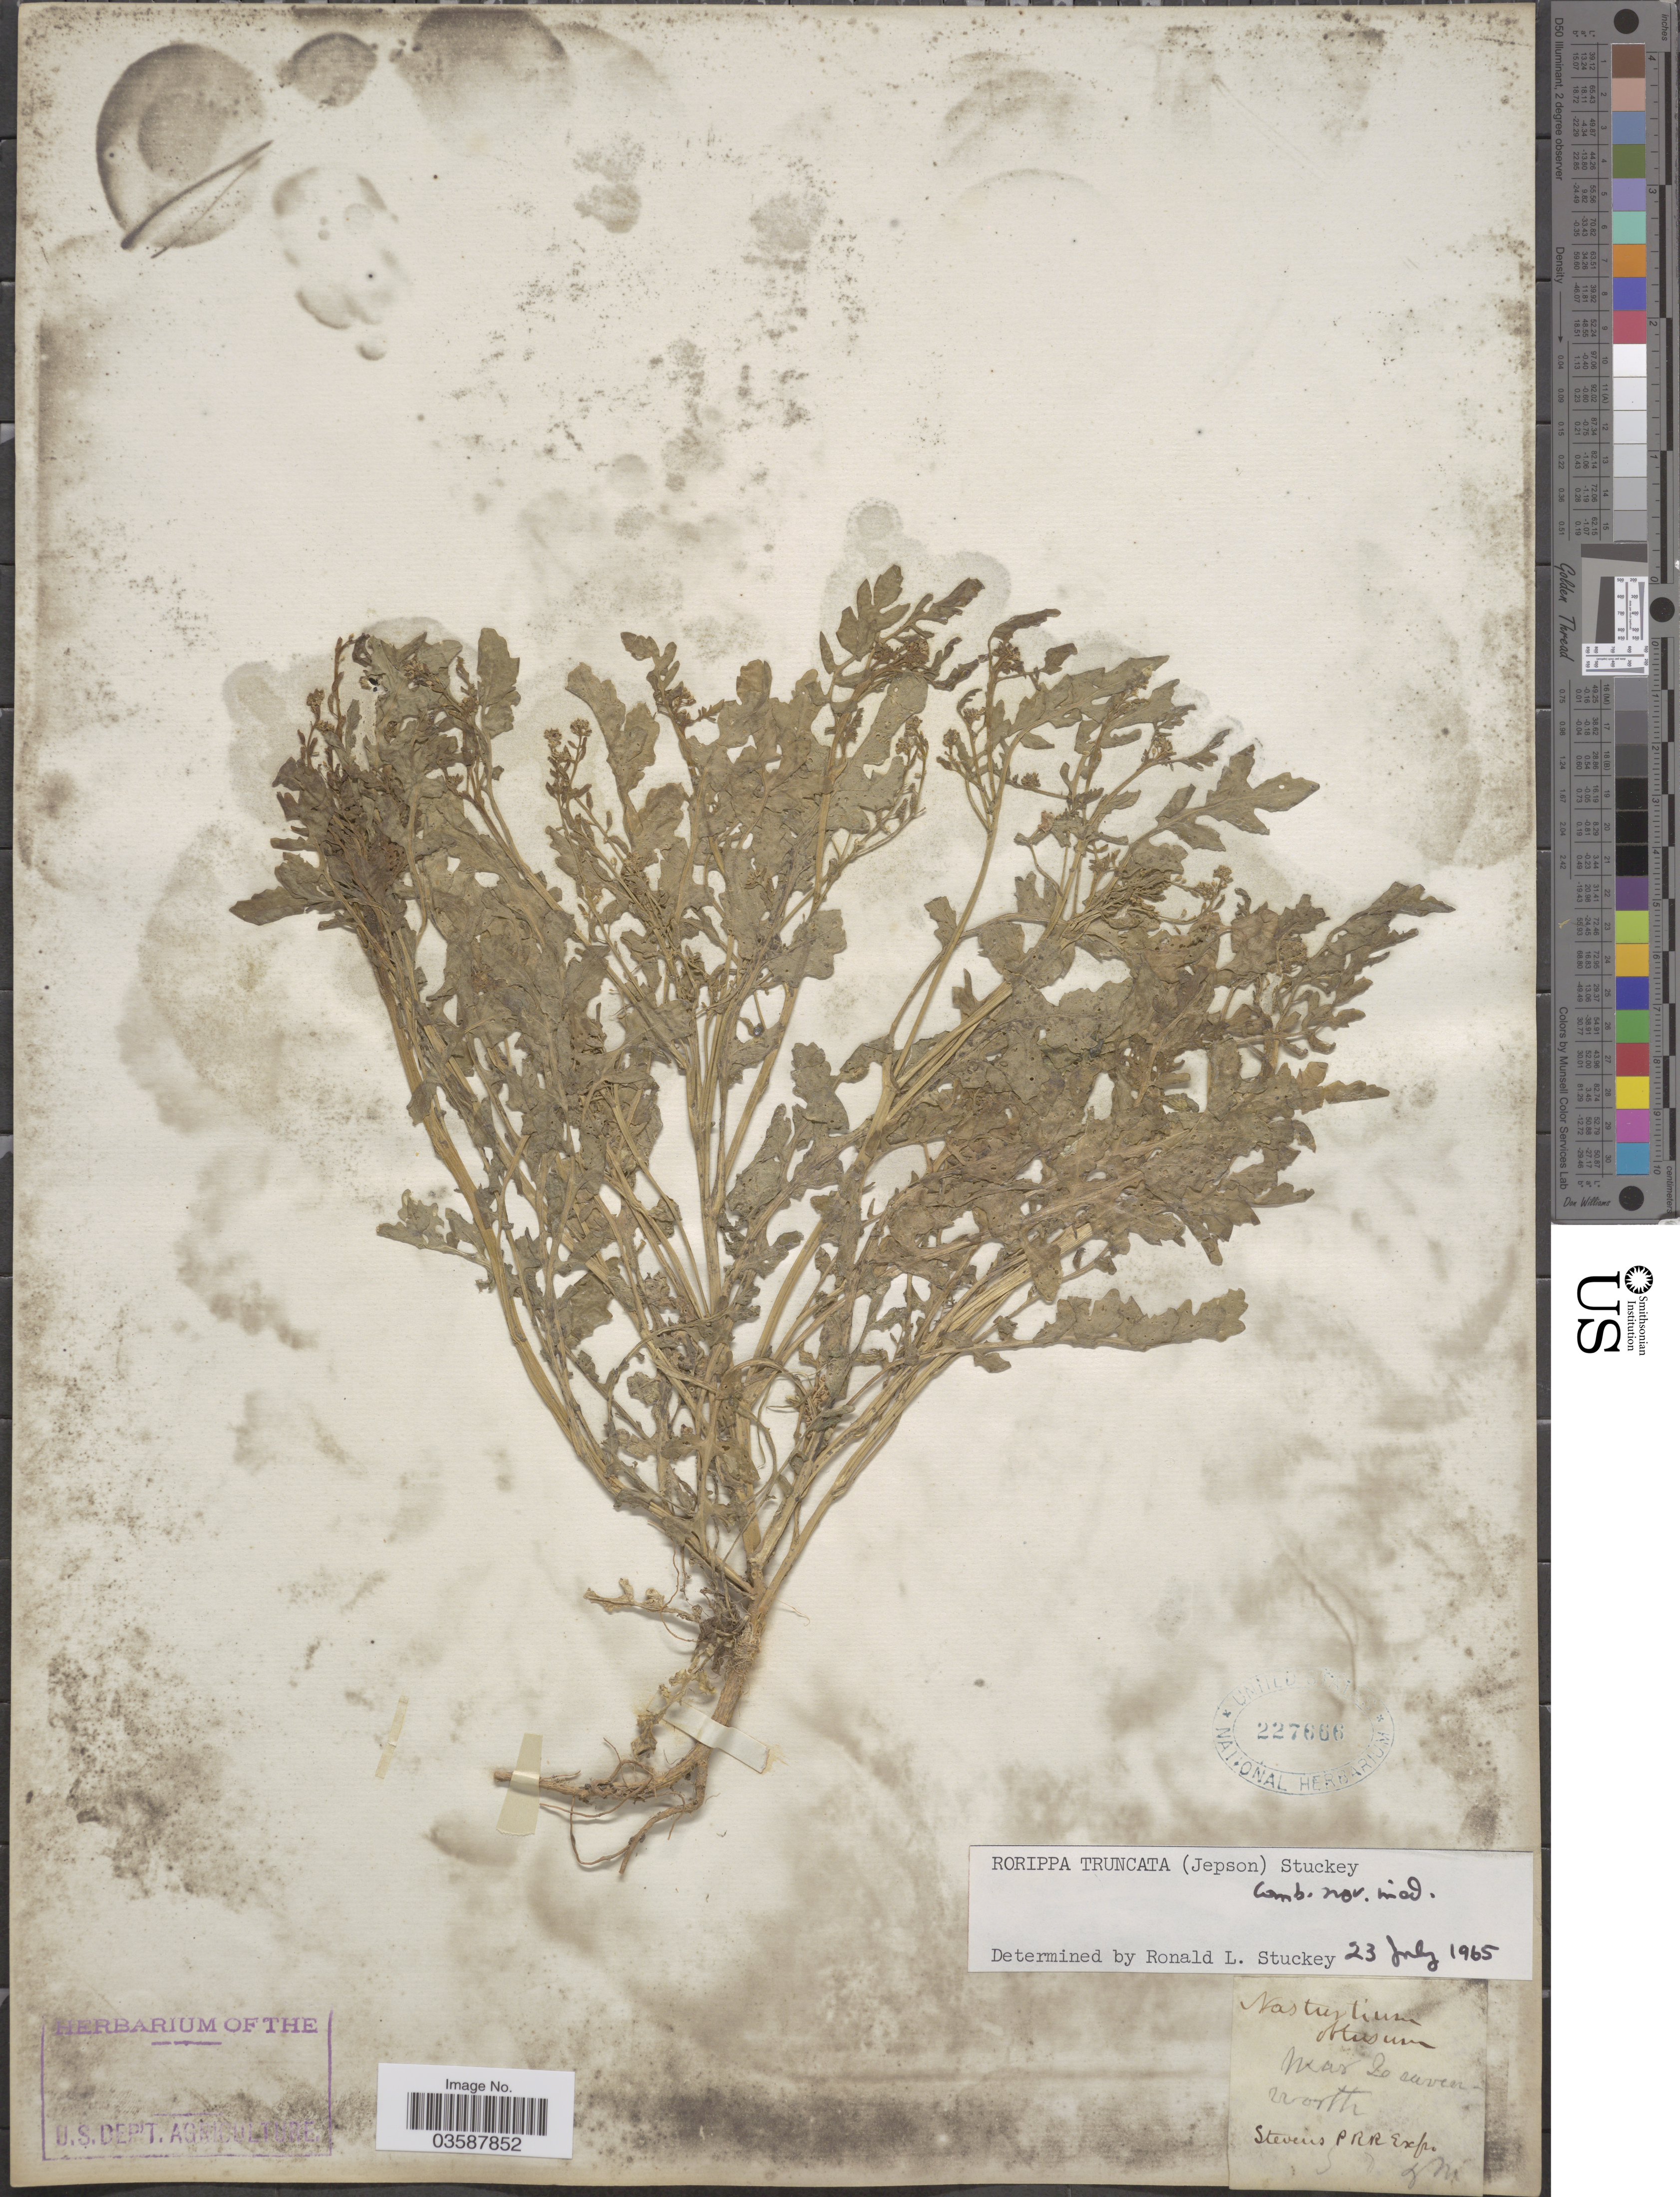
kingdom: Plantae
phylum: Tracheophyta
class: Magnoliopsida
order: Brassicales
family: Brassicaceae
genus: Rorippa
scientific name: Rorippa truncata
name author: (Jeps.) Stuckey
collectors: Stevens Pacific Railroad Survey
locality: Near Leavenworth.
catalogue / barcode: US 227666